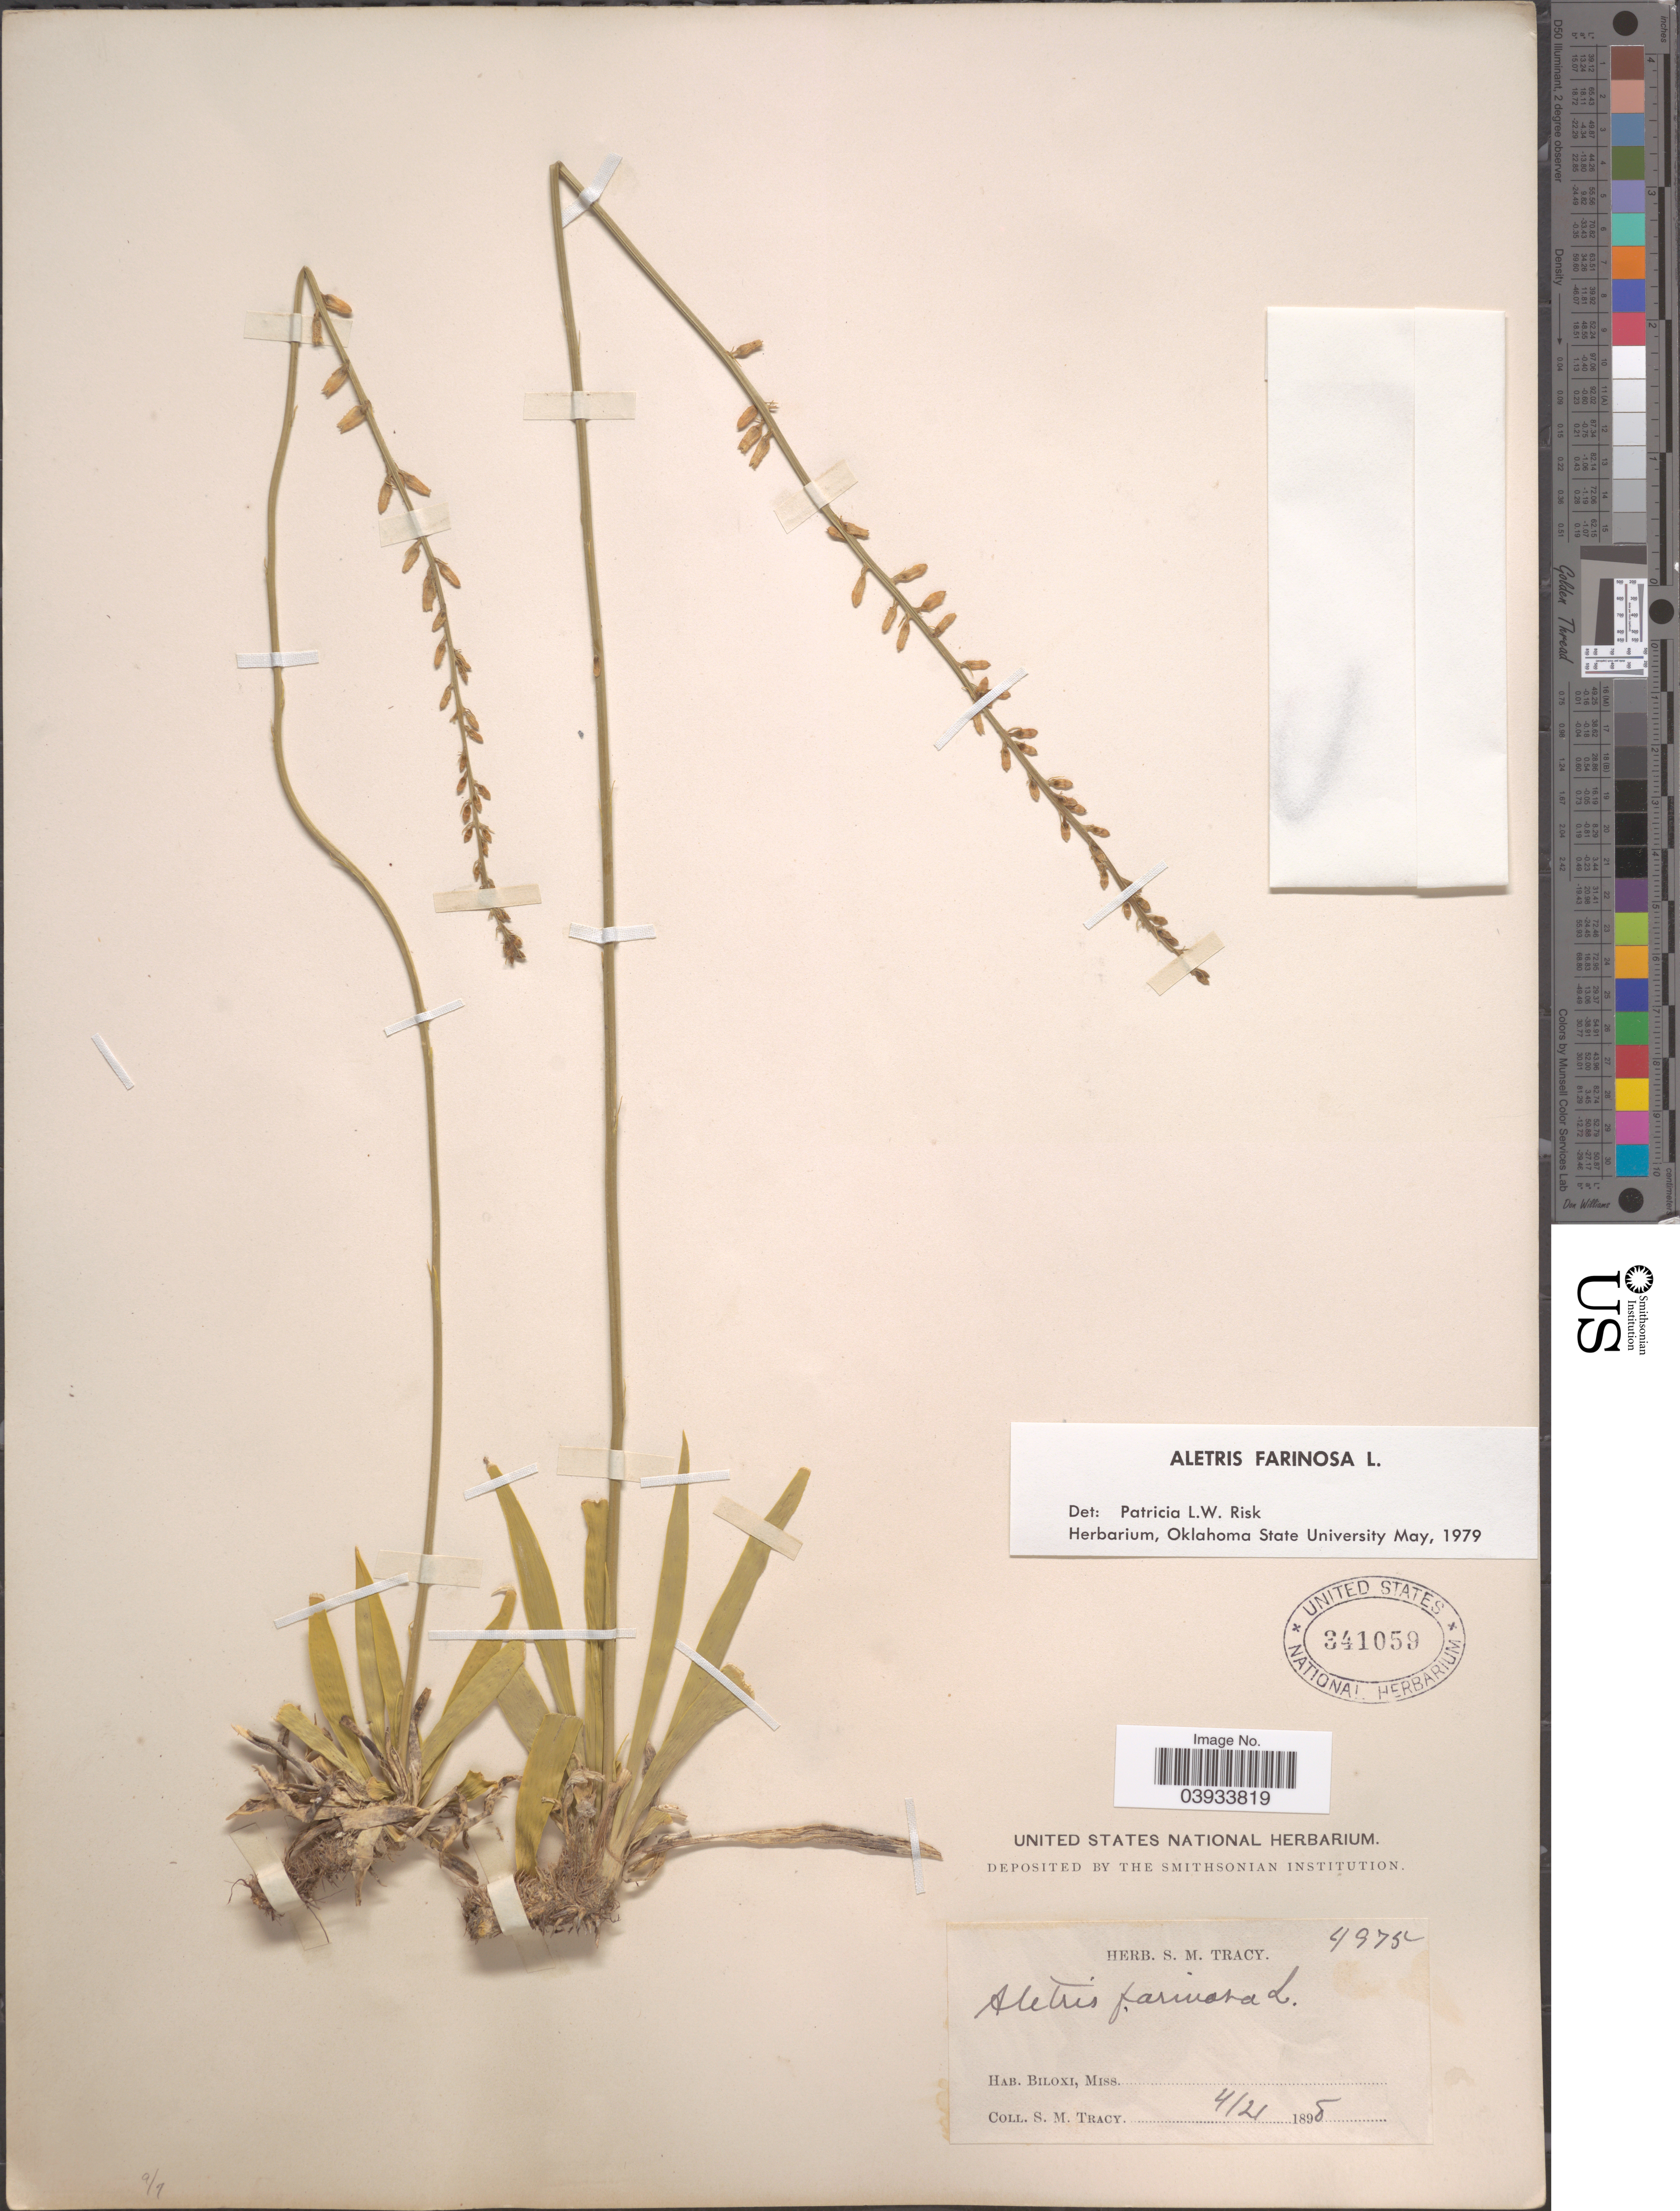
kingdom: Plantae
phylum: Tracheophyta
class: Liliopsida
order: Dioscoreales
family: Nartheciaceae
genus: Aletris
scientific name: Aletris farinosa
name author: L.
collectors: S. M. Tracy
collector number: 4975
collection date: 1895-04-21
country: United States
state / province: Mississippi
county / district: Harrison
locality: Biloxi.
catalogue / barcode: US 341059